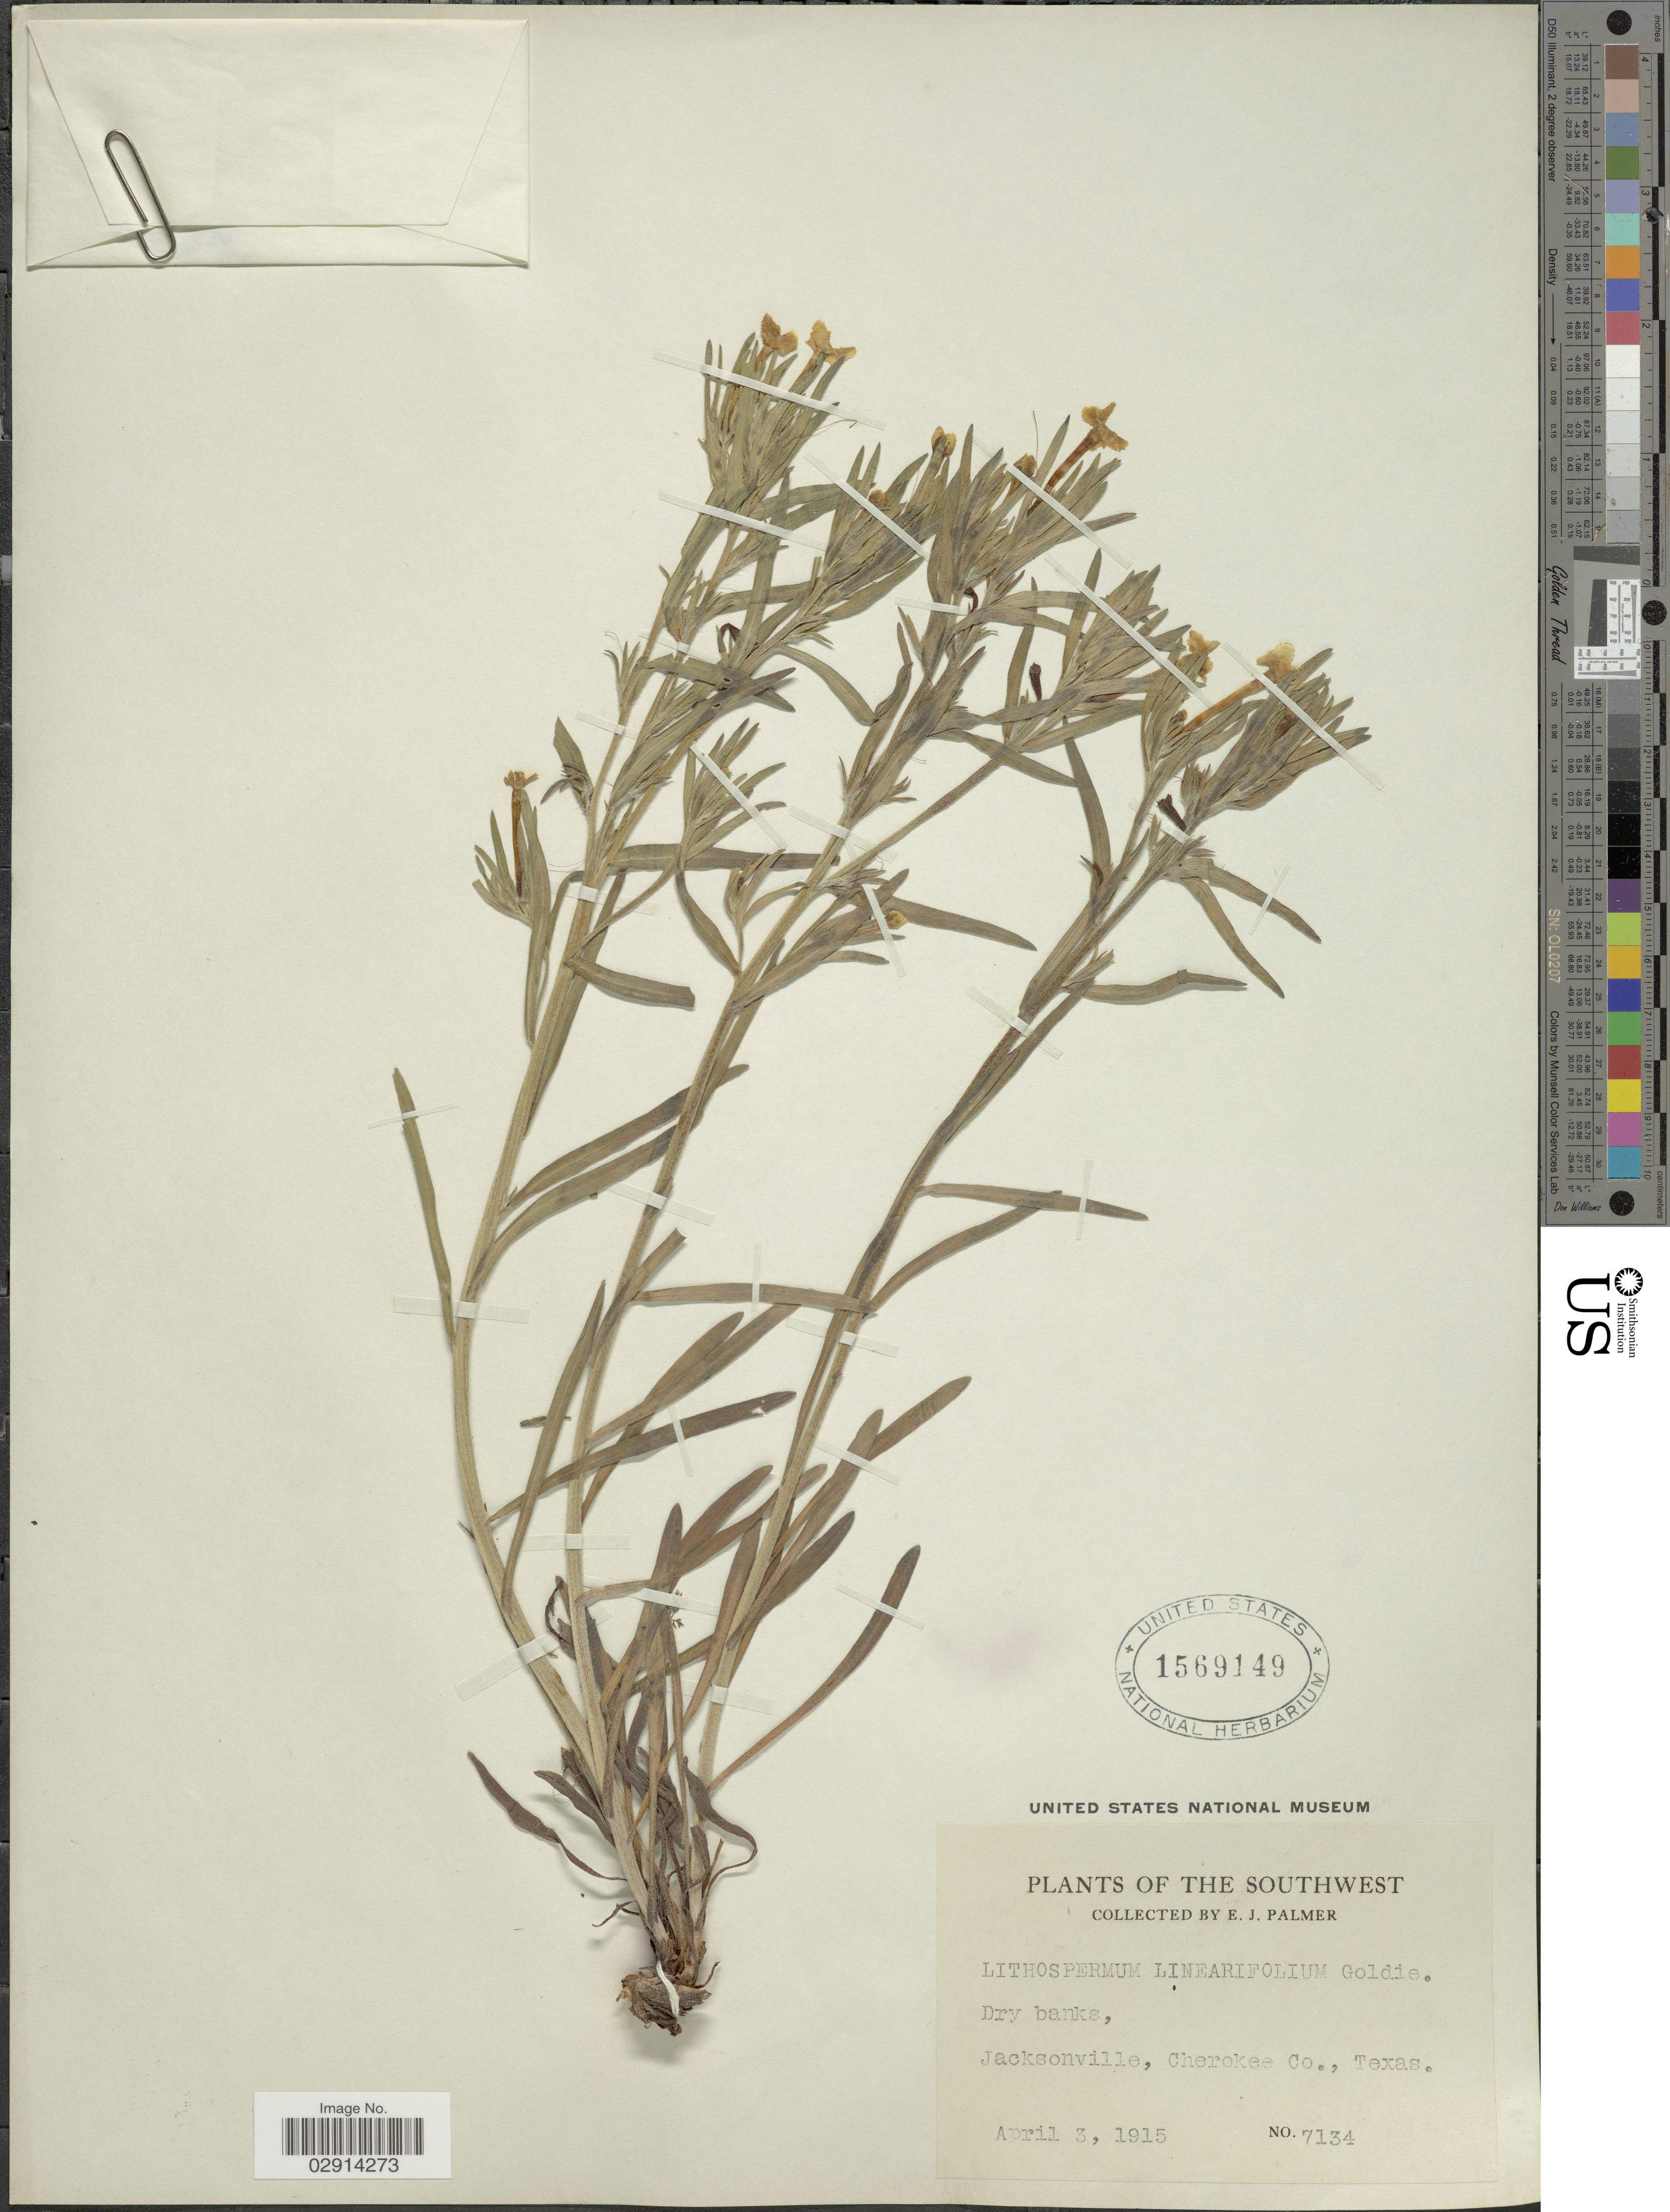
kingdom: Plantae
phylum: Tracheophyta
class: Magnoliopsida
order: Boraginales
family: Boraginaceae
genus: Lithospermum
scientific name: Lithospermum incisum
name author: Lehm.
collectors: E. J. Palmer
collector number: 7134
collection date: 1915-04-03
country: United States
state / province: Texas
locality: The Southwest, Jacksonville, Cherokee Co.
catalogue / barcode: US 1569149